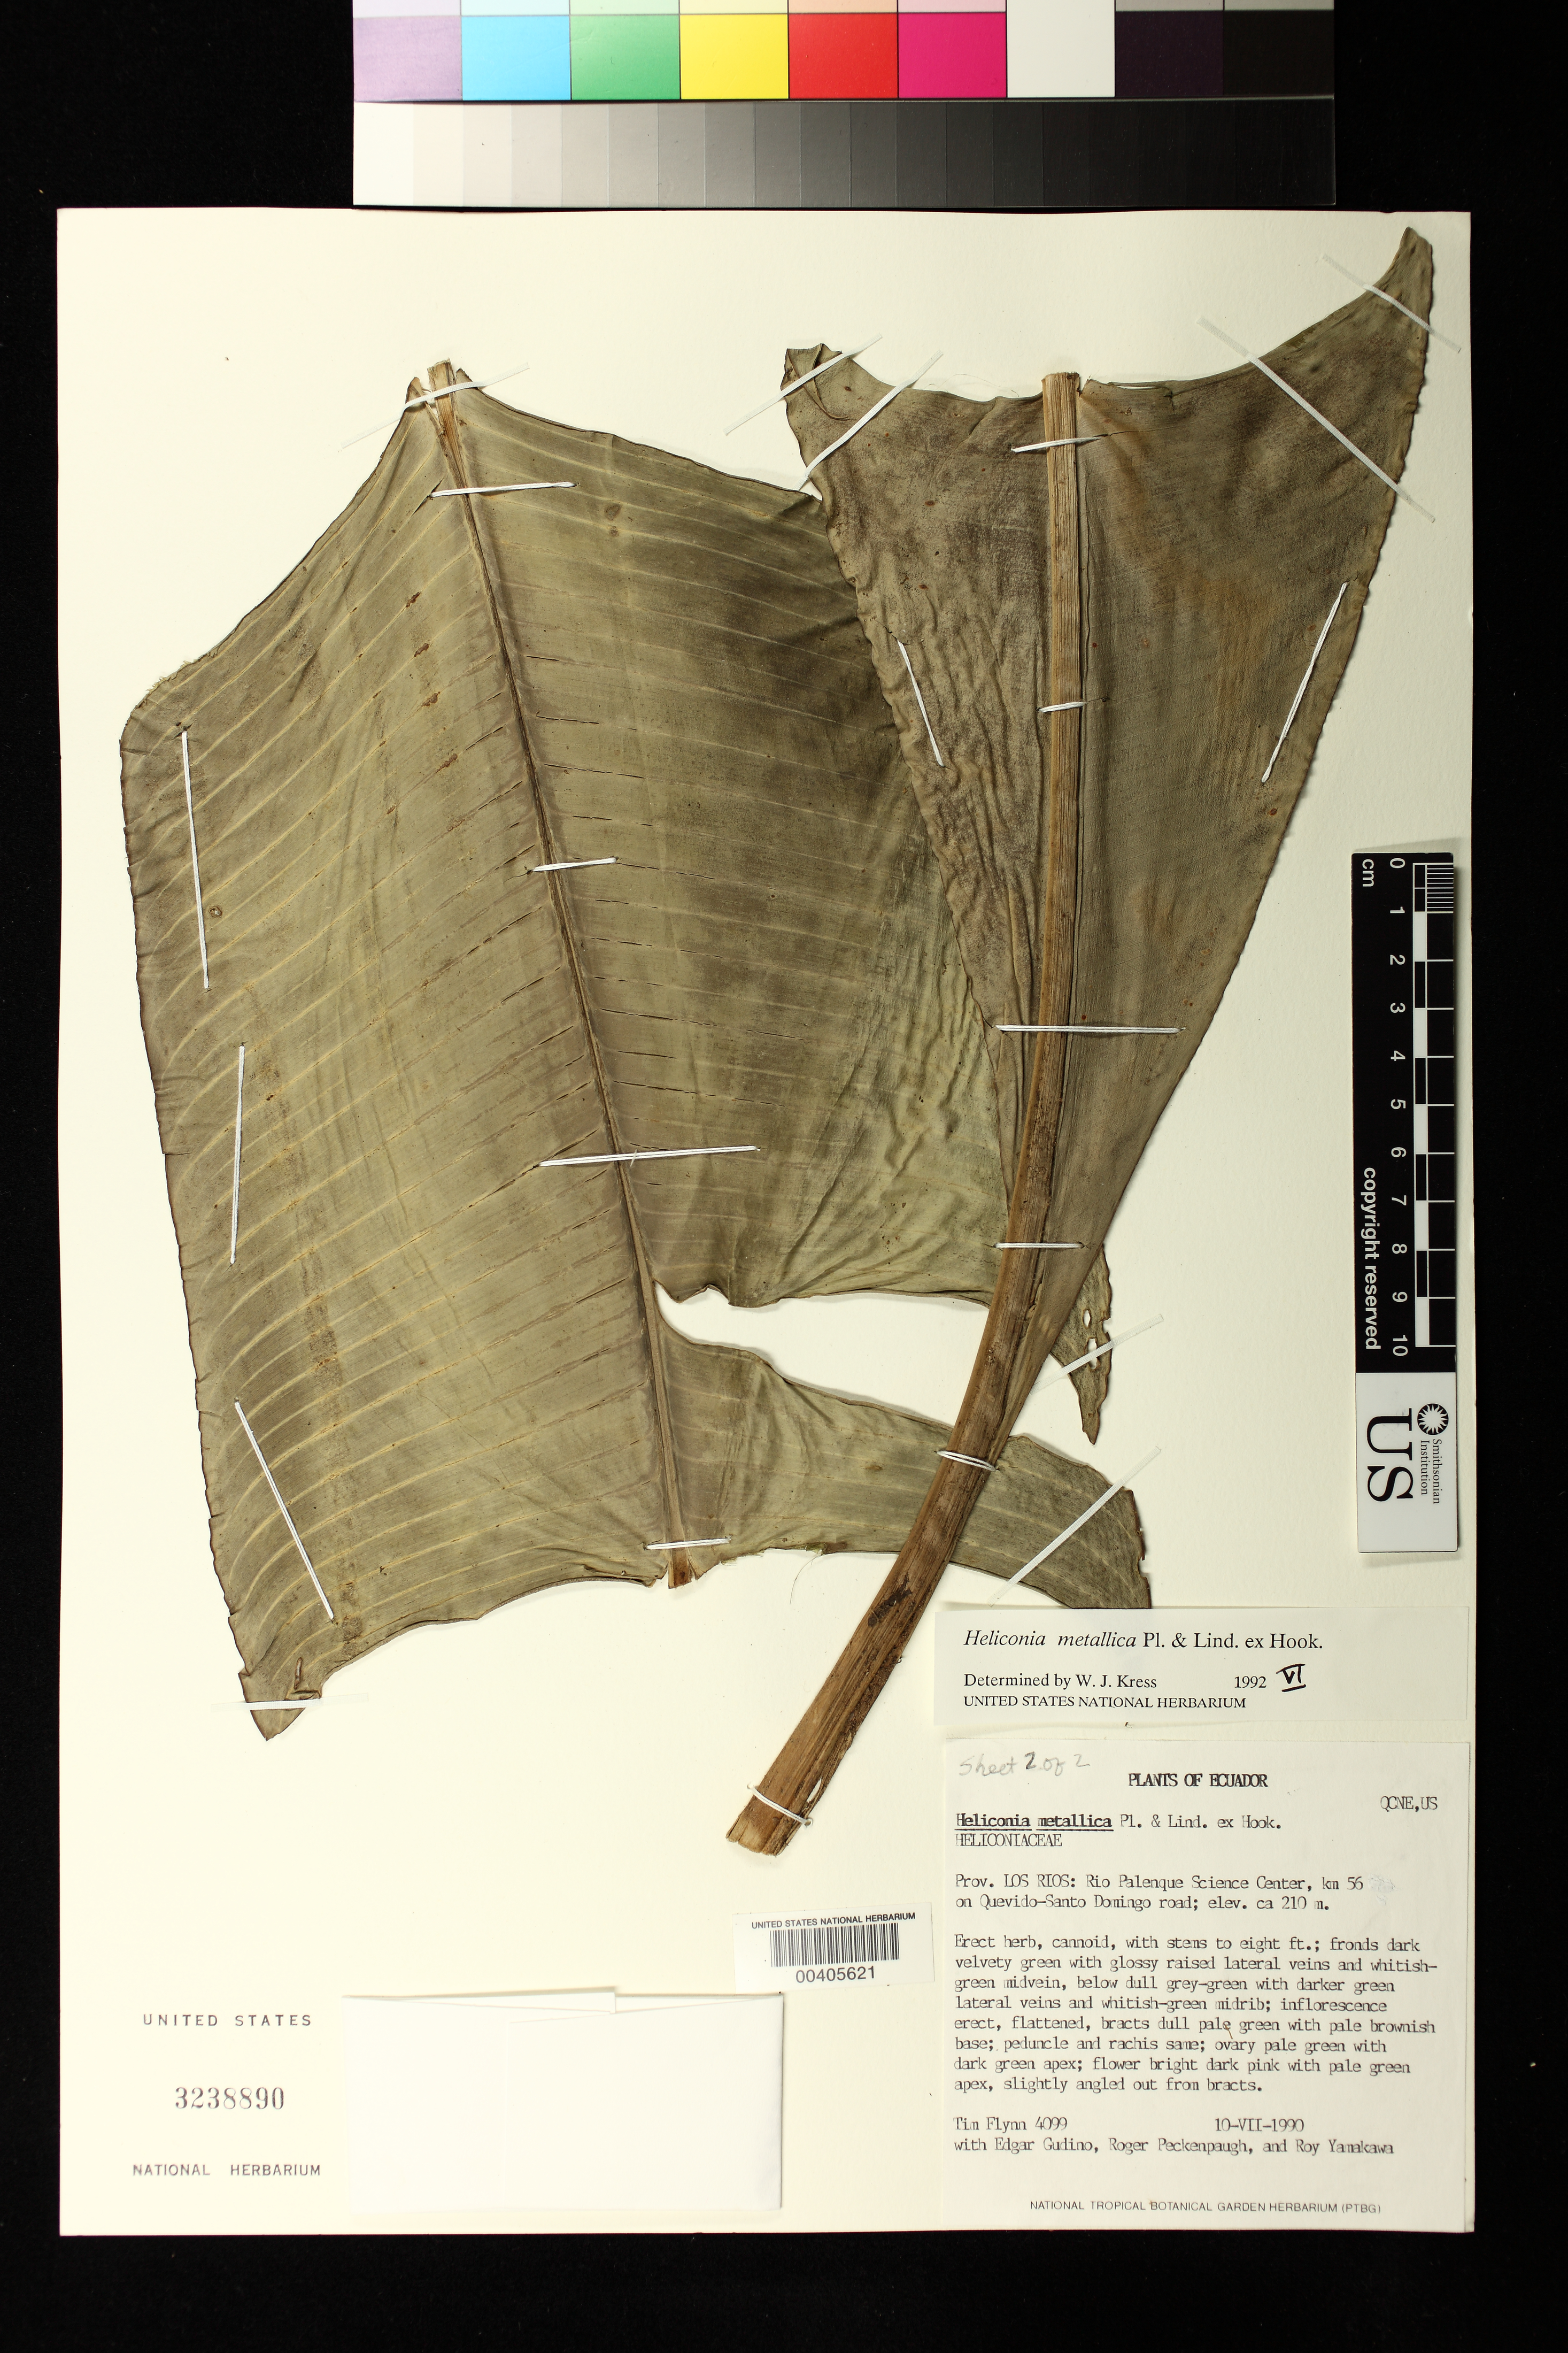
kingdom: Plantae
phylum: Tracheophyta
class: Liliopsida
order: Zingiberales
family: Heliconiaceae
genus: Heliconia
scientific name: Heliconia metallica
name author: Planch. & Linden ex Hook.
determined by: Kress, W. J., (US), Smithsonian Institution - National Museum of Natural History (UNITED STATES)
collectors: T. W. Flynn, E. Gudiño, R. Peckinpaugh & R. Yamakawa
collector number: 4099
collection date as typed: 10 Jul 1990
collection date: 1990-07-10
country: Ecuador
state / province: Los Ríos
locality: Rio palenque science center, km 56 on quevido - Santo Domingo road.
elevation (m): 210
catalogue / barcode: US 3238890